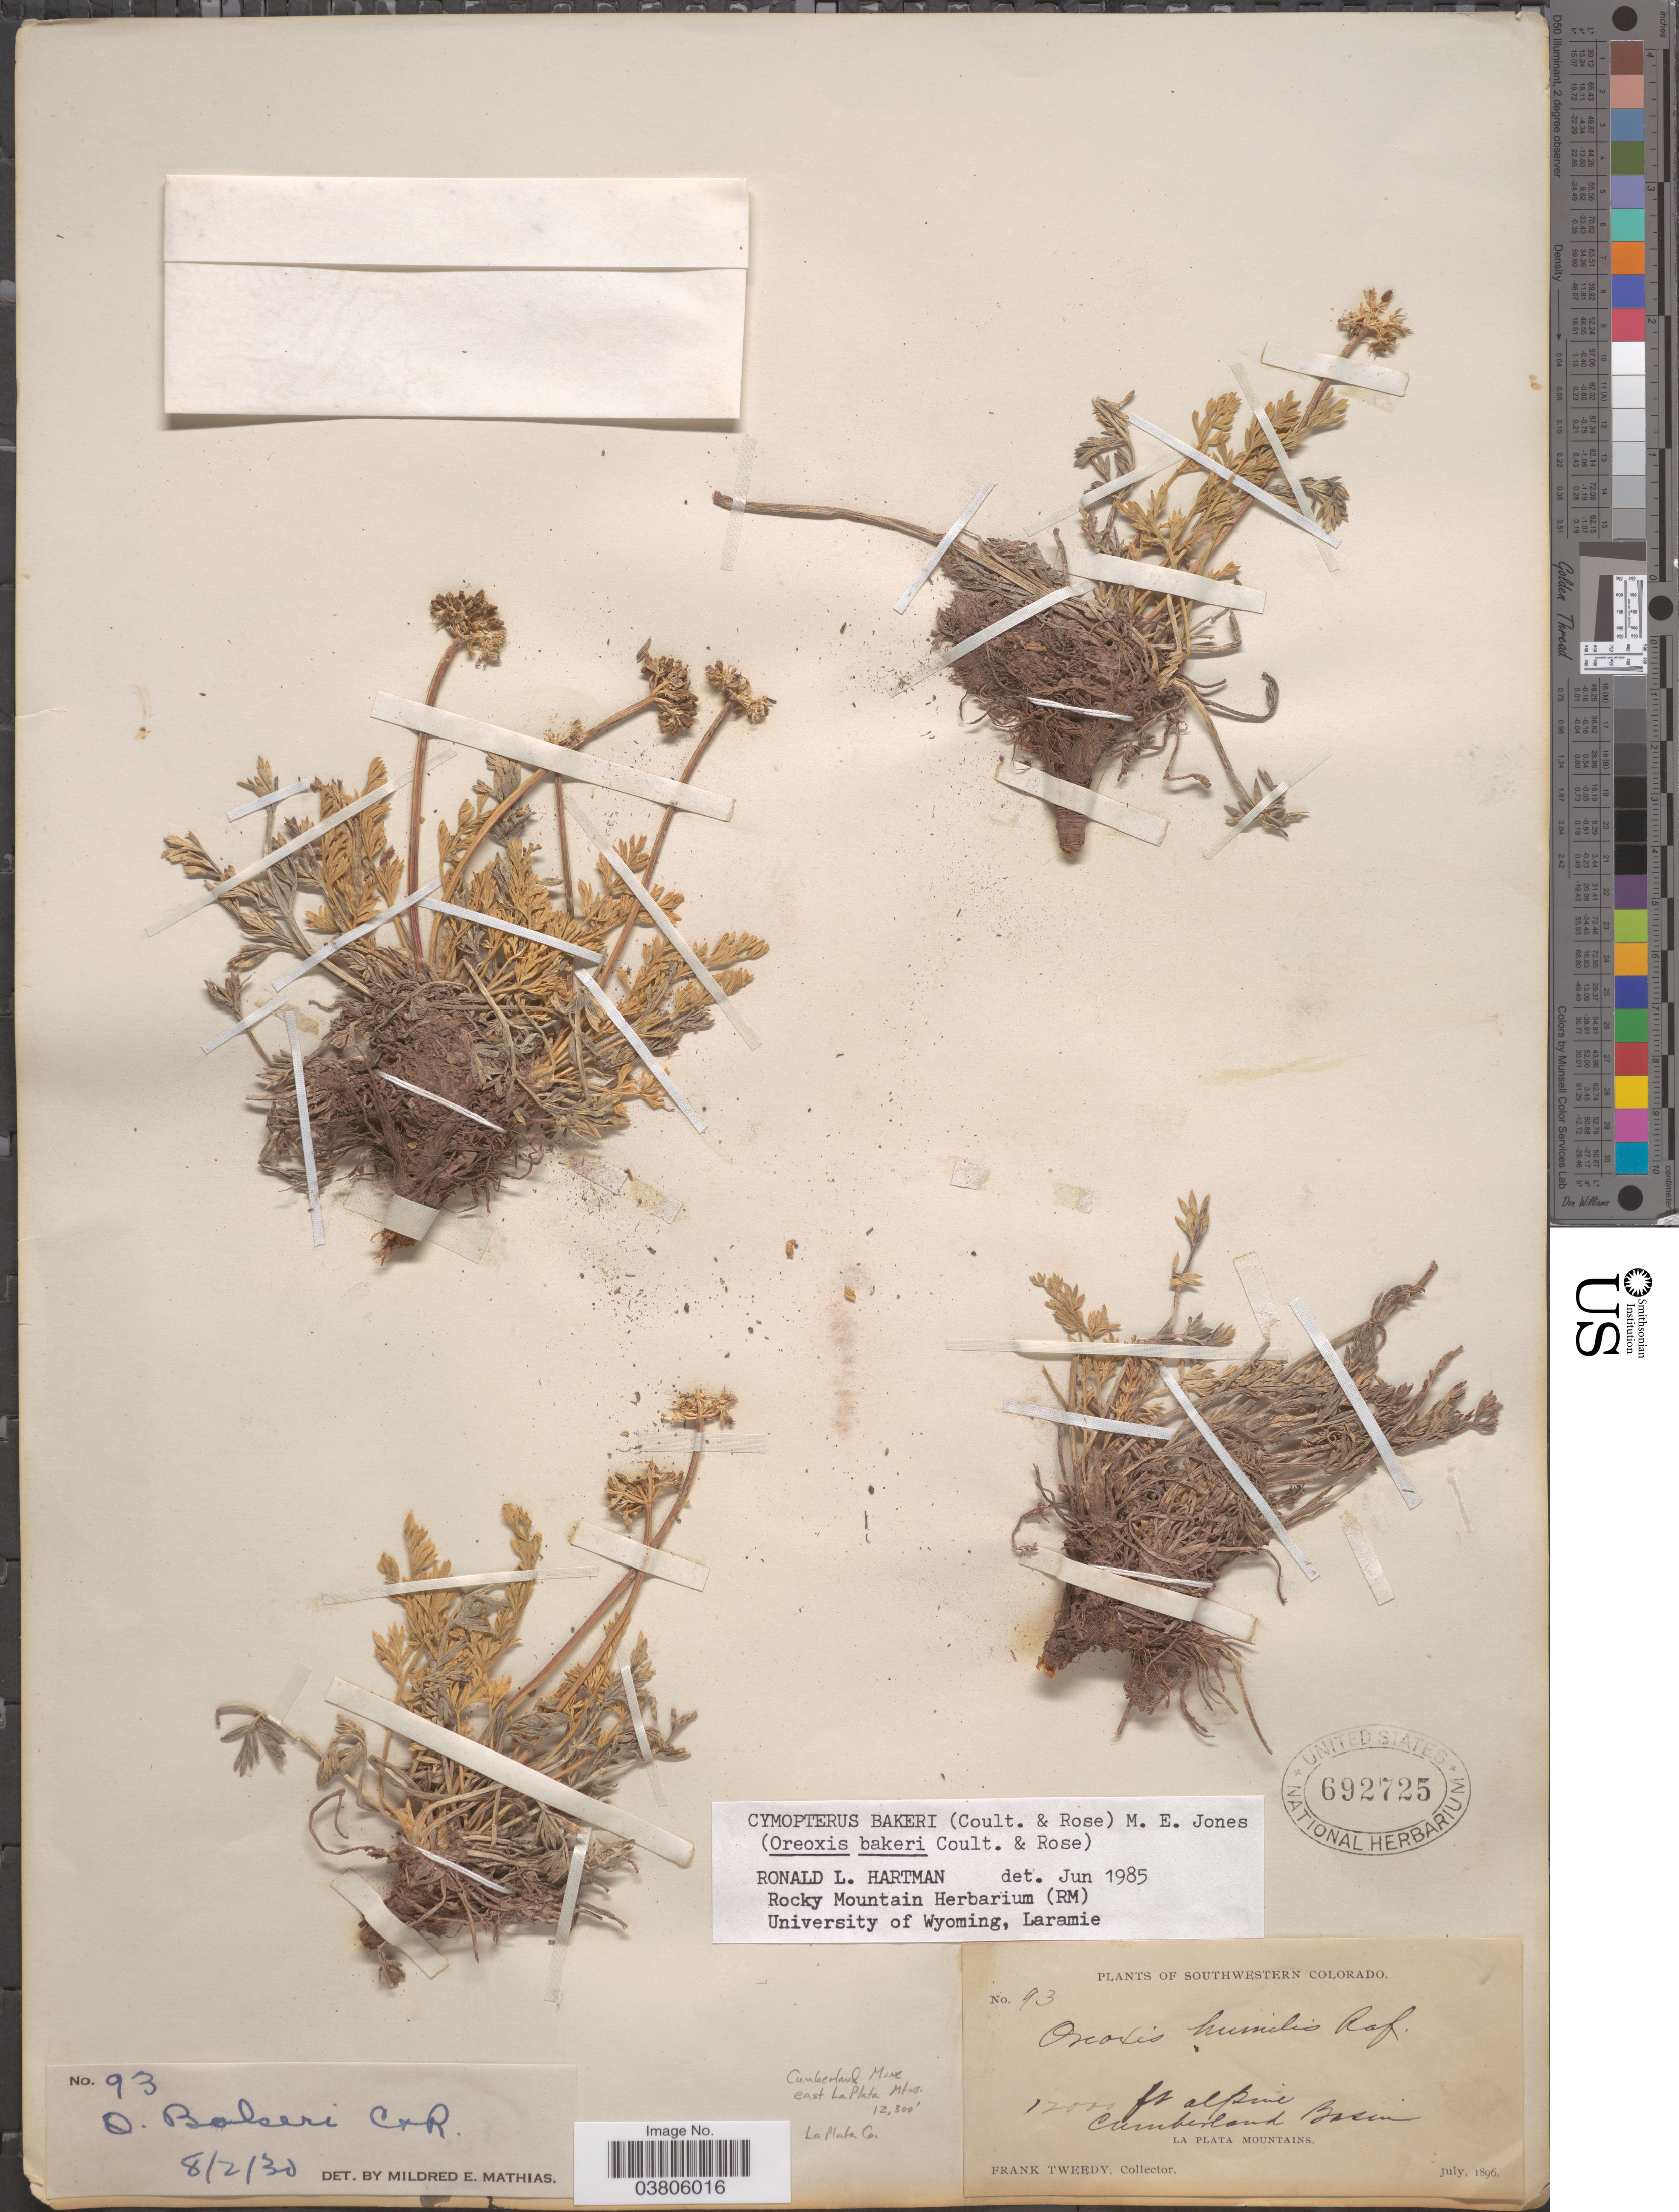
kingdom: Plantae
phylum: Tracheophyta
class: Magnoliopsida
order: Apiales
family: Apiaceae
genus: Cymopterus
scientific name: Cymopterus bakeri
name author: M.E. Jones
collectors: F. Tweedy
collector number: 93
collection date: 1896-07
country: United States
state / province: Colorado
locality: Southwestern Colorado. Cumberland Basin. La Plata Mountains. Cumberland Mine. East La Plata Mtns. La Plata Co.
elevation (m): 3658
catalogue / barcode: US 692725